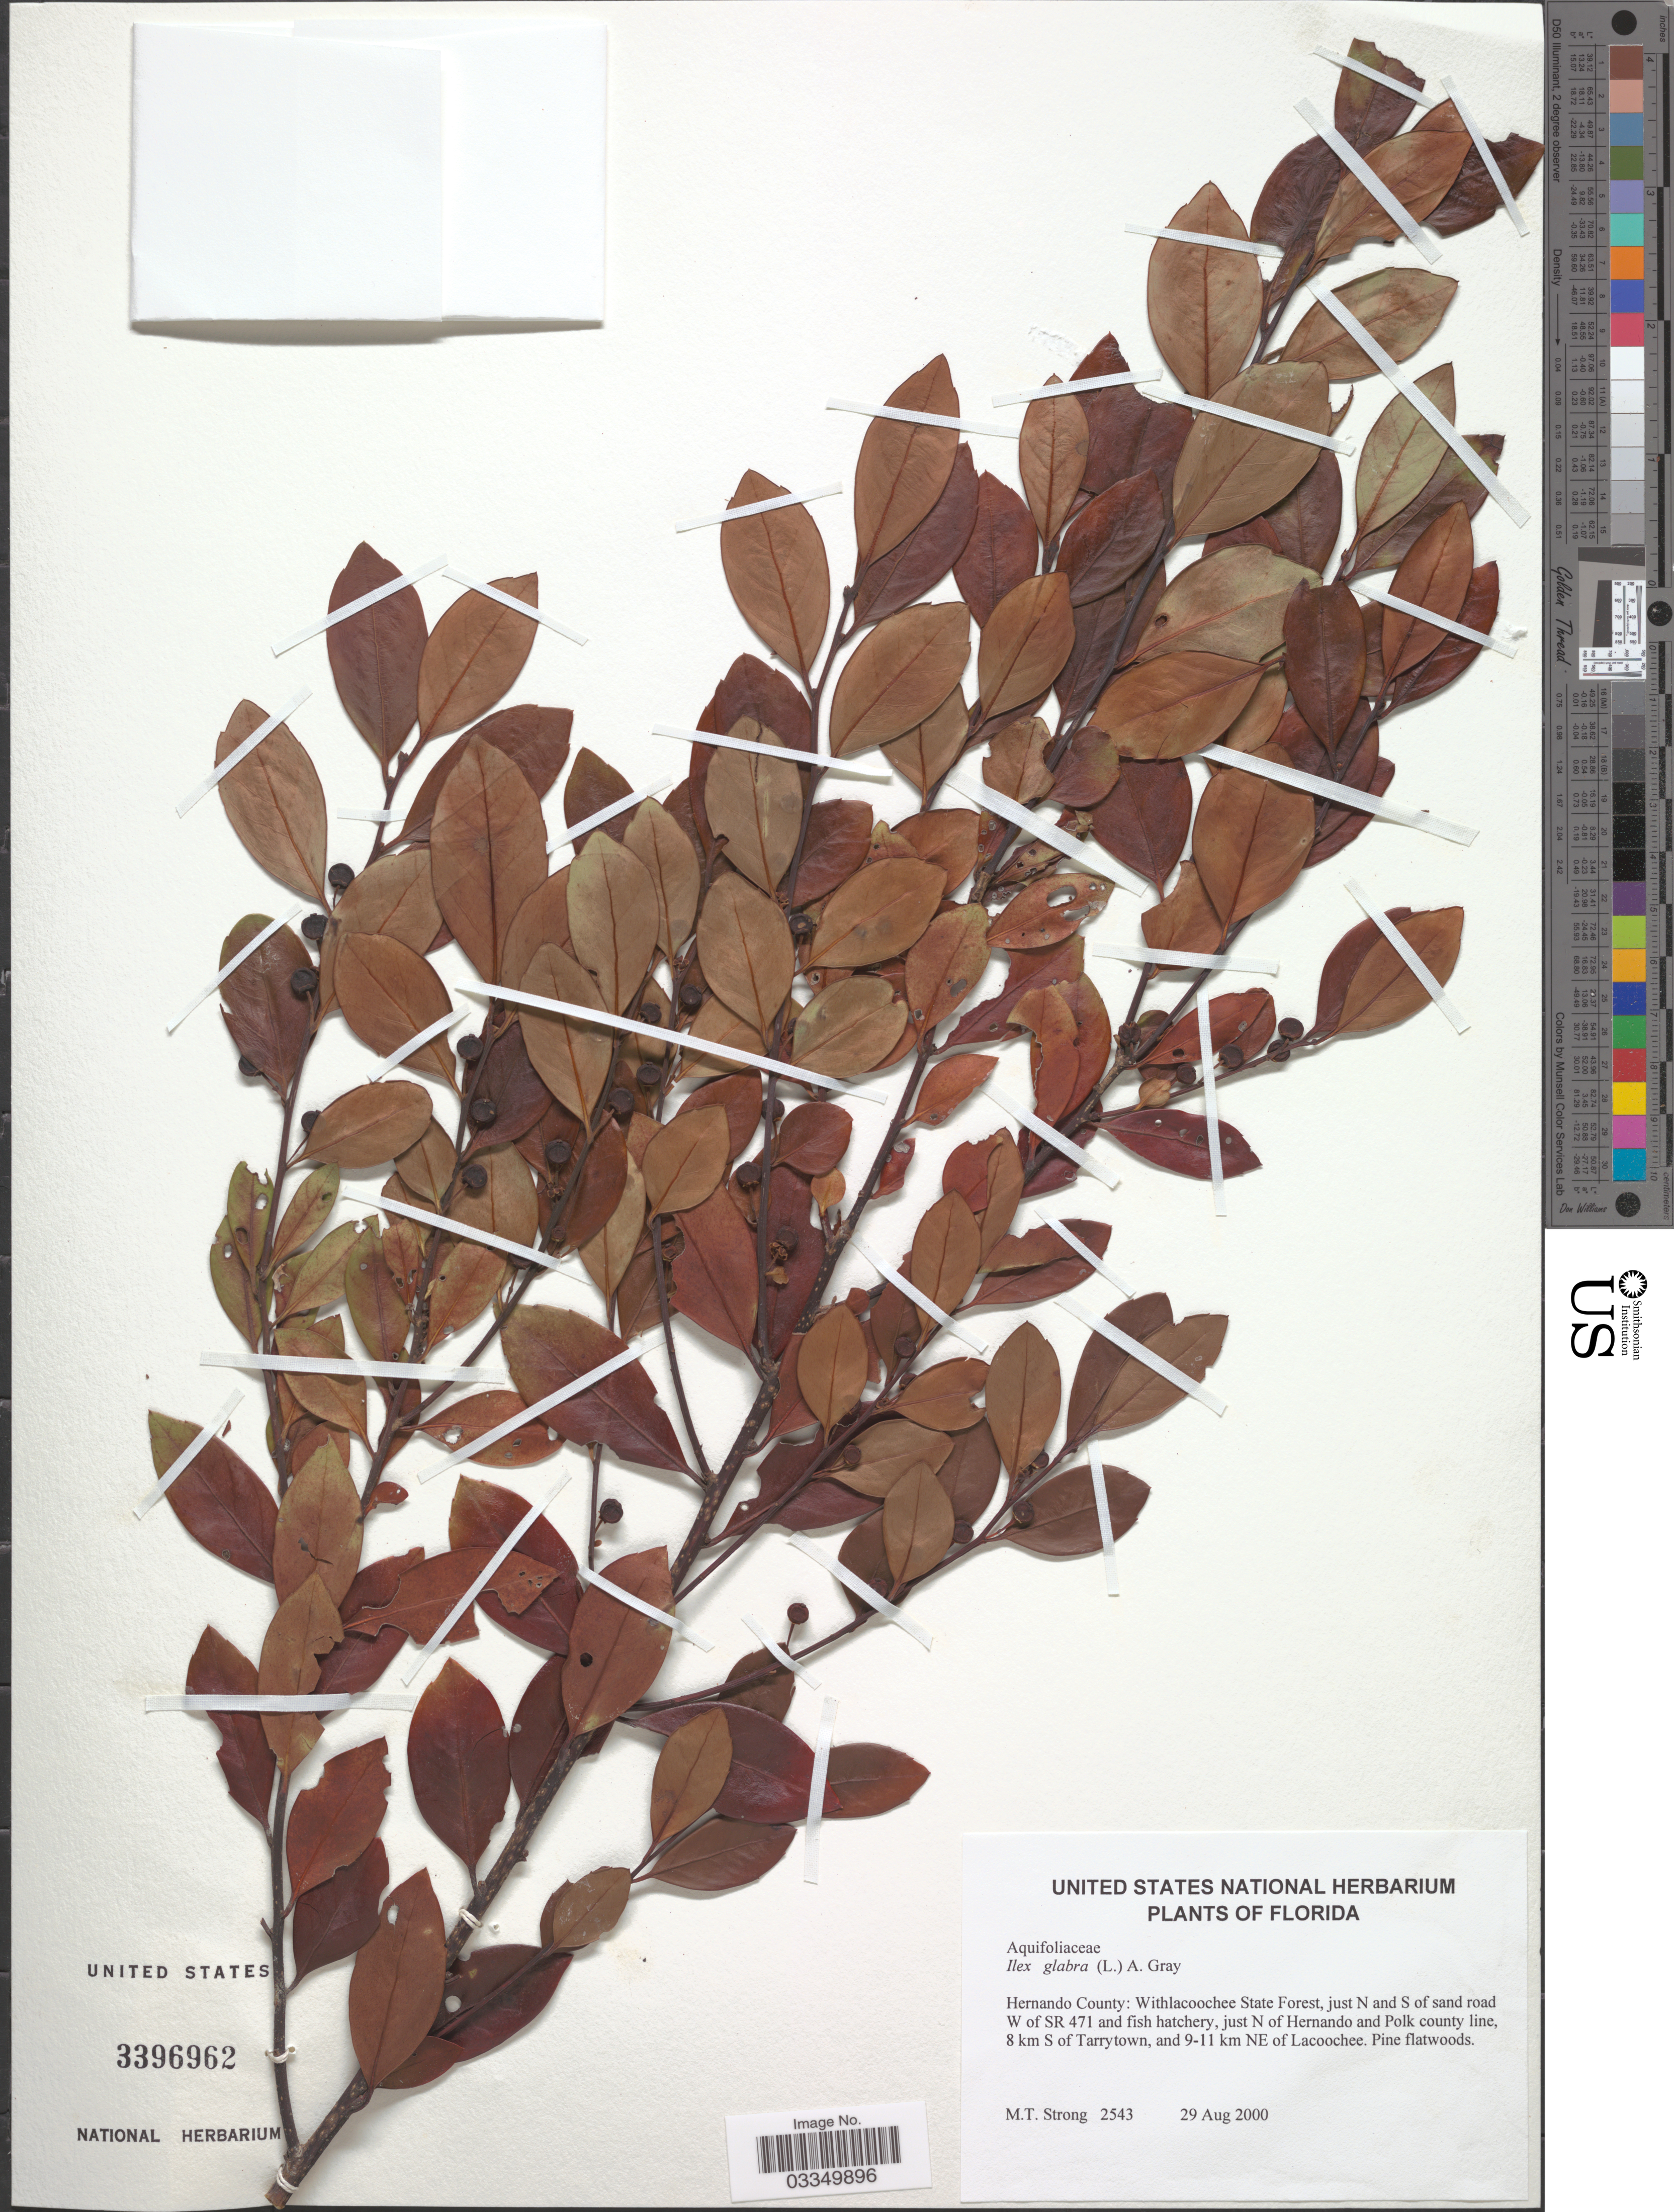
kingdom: Plantae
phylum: Tracheophyta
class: Magnoliopsida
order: Aquifoliales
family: Aquifoliaceae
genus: Ilex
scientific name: Ilex glabra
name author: (L.) A. Gray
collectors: M. T. Strong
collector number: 2543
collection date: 2000-08-29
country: United States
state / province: Florida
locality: Hernando County: Withlacoochee State Forest, just N and S of sand road W of SR 471 and fish hatchery, just N of Hernando and Polk county line, 8 km S of Tarrytown, and 9-11 km NE of Lacoochee.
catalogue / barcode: US 3396962